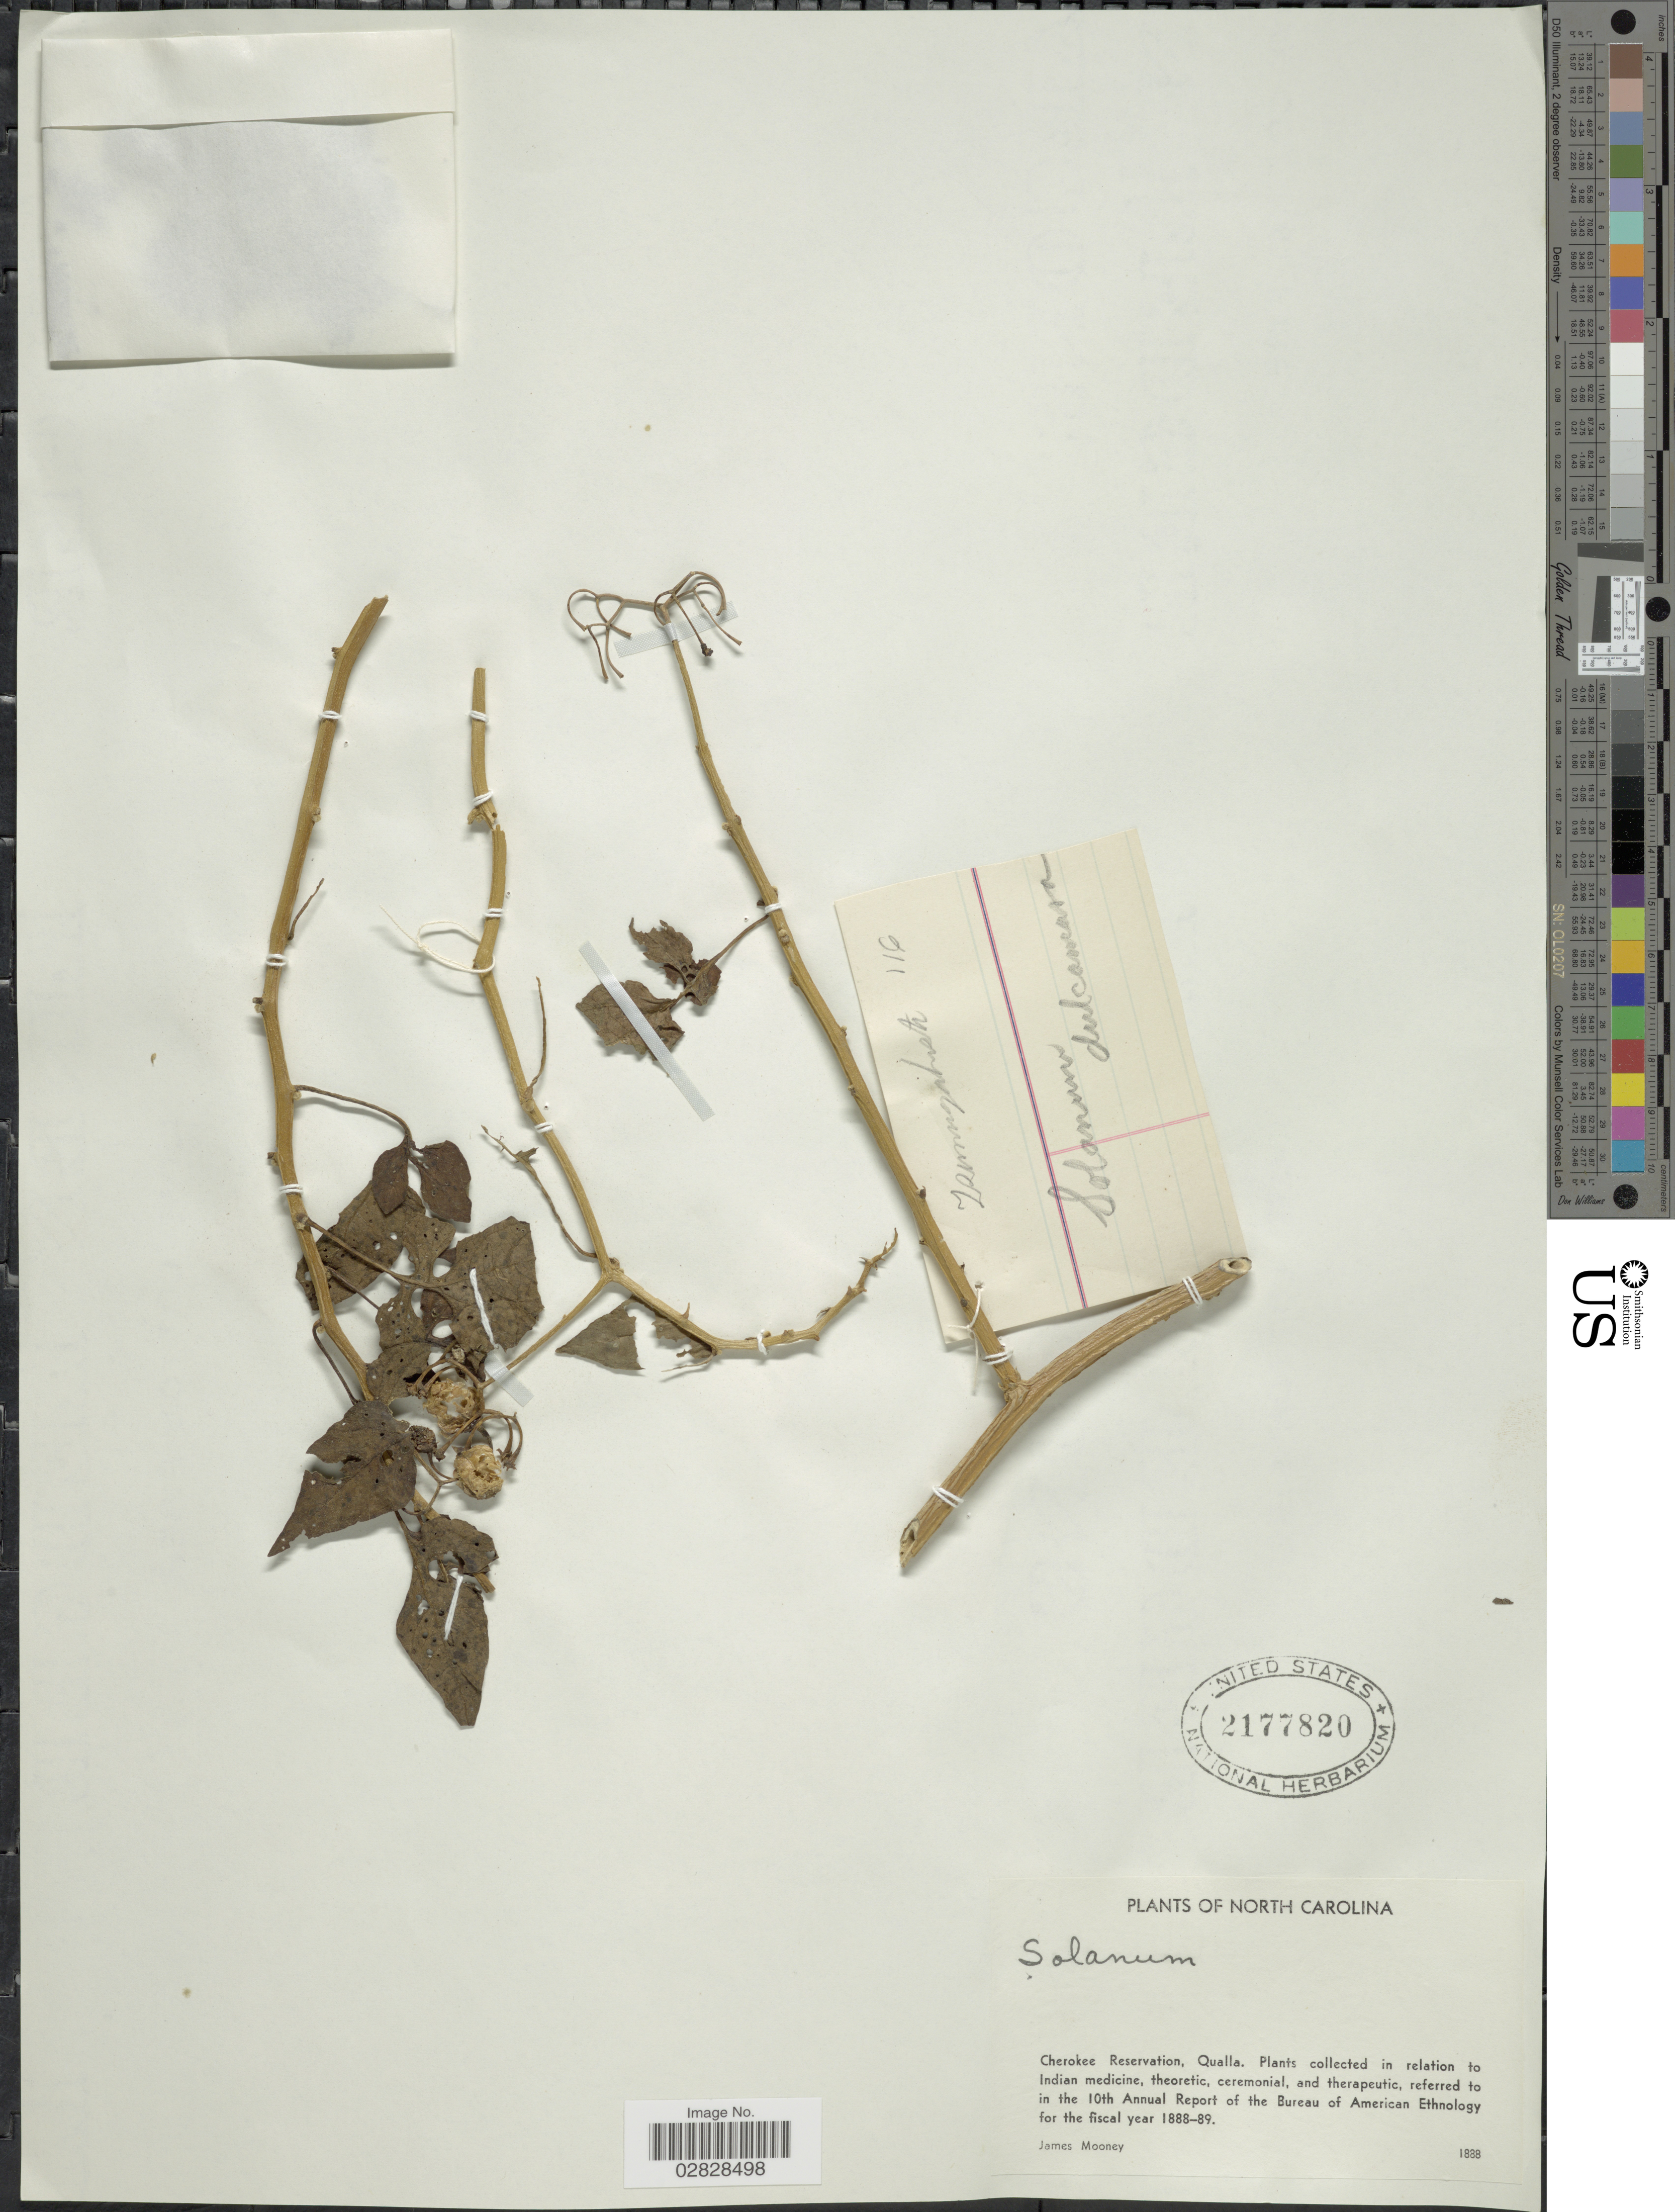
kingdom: Plantae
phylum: Tracheophyta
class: Magnoliopsida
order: Solanales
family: Solanaceae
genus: Solanum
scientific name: Solanum dulcamara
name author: L.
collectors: J. Mooney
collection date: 1888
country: United States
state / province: North Carolina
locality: Cherokee Reservation. Qualla.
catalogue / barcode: US 2177820